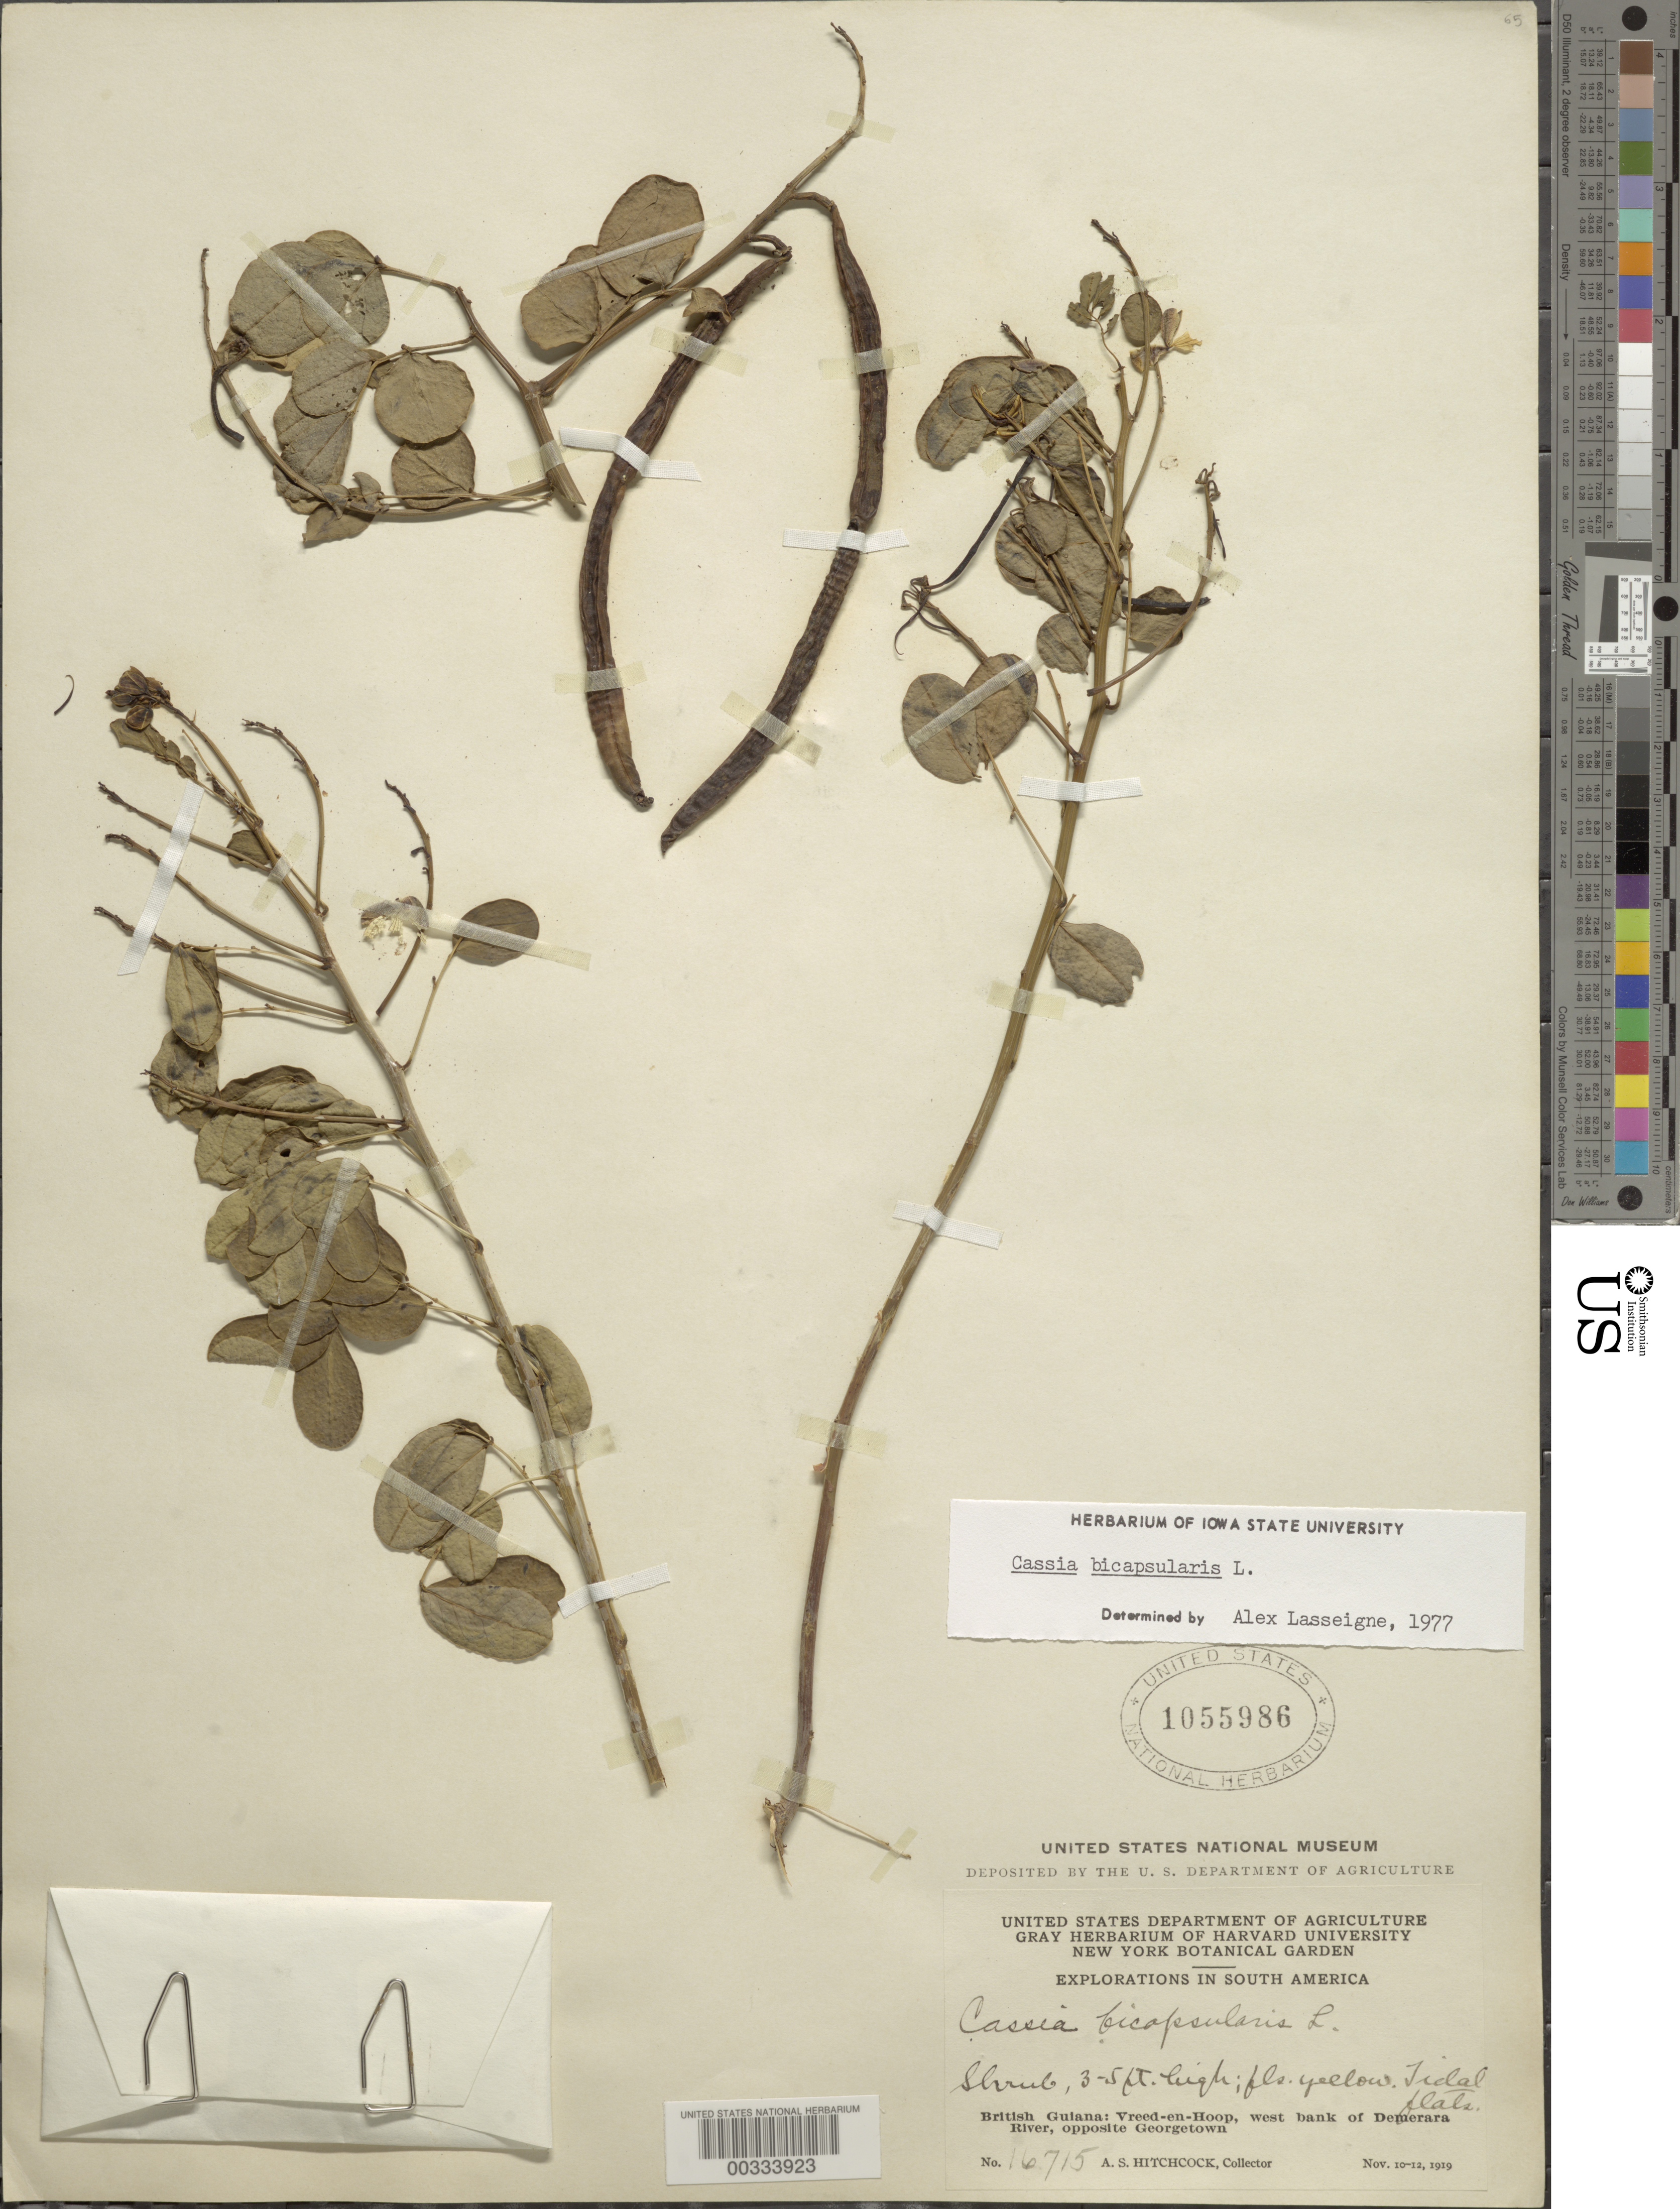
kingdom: Plantae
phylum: Tracheophyta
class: Magnoliopsida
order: Fabales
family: Fabaceae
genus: Senna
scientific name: Senna bicapsularis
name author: (L.) Roxb.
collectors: A. S. Hitchcock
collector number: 16715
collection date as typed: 10 Nov 1919 to 12 Nov 1919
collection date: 1919-11-10/1919-11-12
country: Guyana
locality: Vreed-en-hoop, w bank of demerara river, opposite georgetown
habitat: Tidal flats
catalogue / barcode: US 1055986